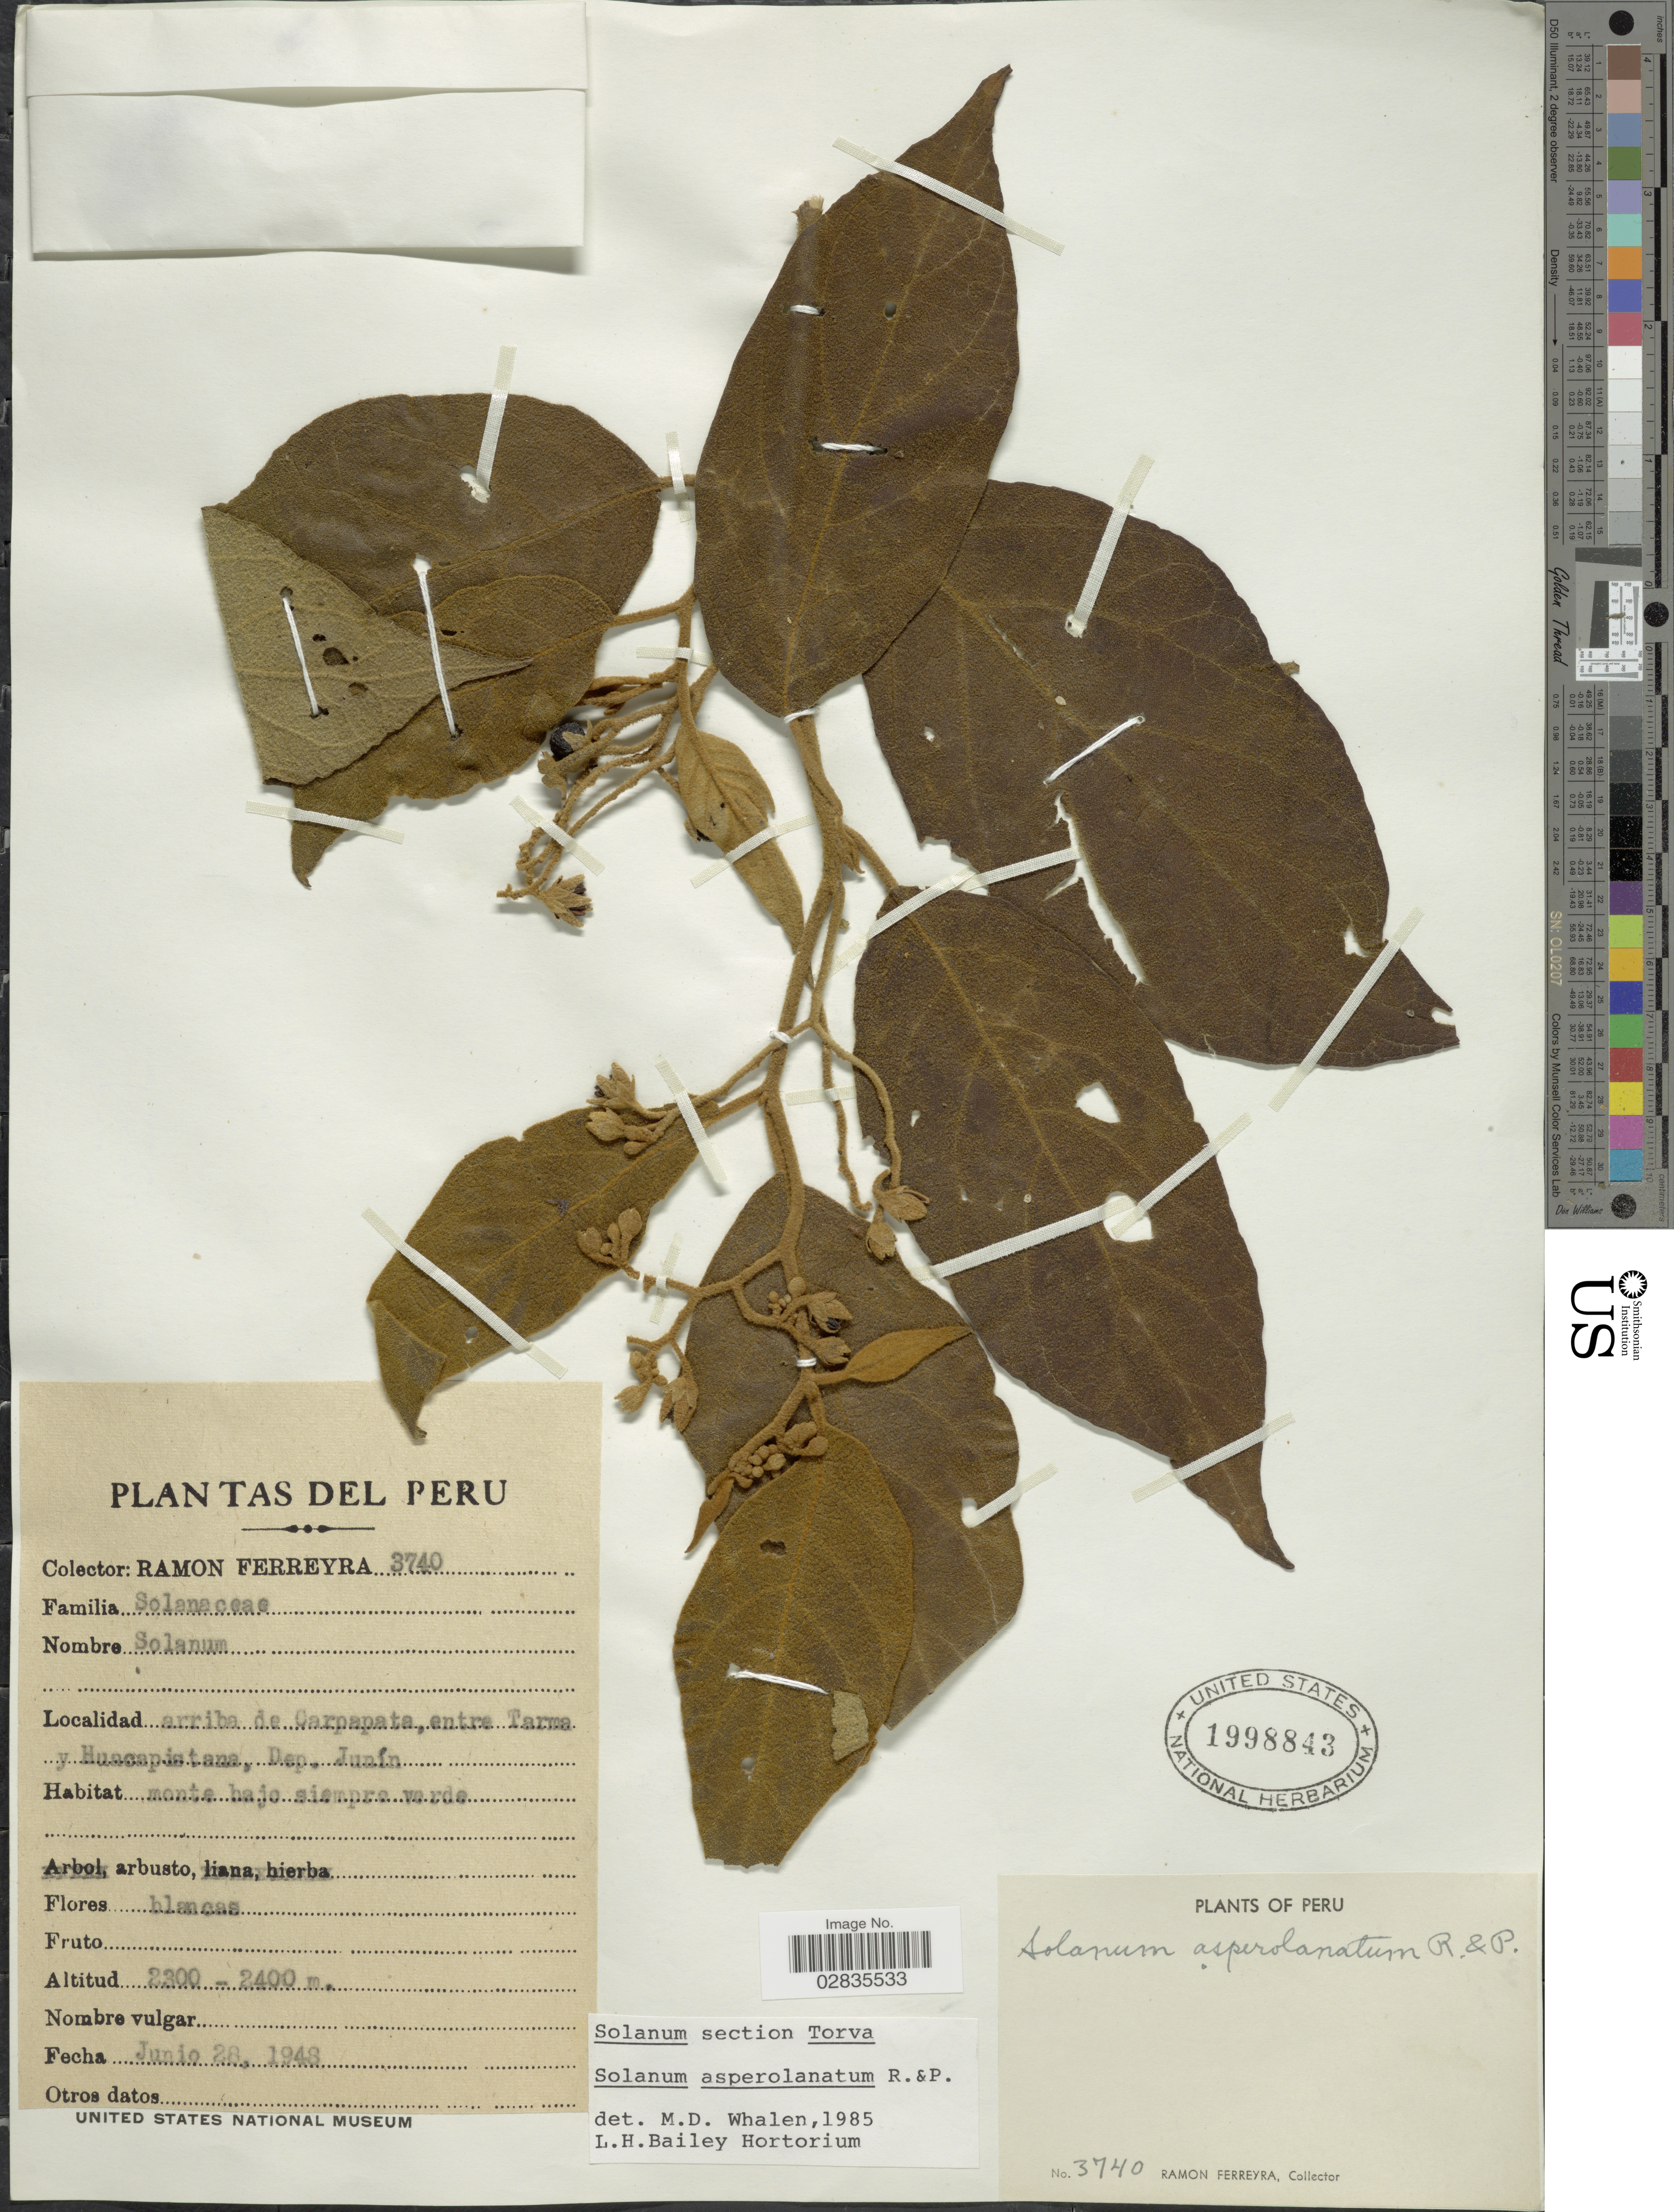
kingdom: Plantae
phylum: Tracheophyta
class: Magnoliopsida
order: Solanales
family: Solanaceae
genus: Solanum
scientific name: Solanum asperolanatum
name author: Ruiz & Pav.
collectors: R. A. Ferreyra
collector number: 3740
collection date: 1948-06-28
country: Peru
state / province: Junín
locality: Arriba de Carpapata, entre Tarma y Huacapistana, Dep. Junín.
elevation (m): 2300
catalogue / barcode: US 1998843